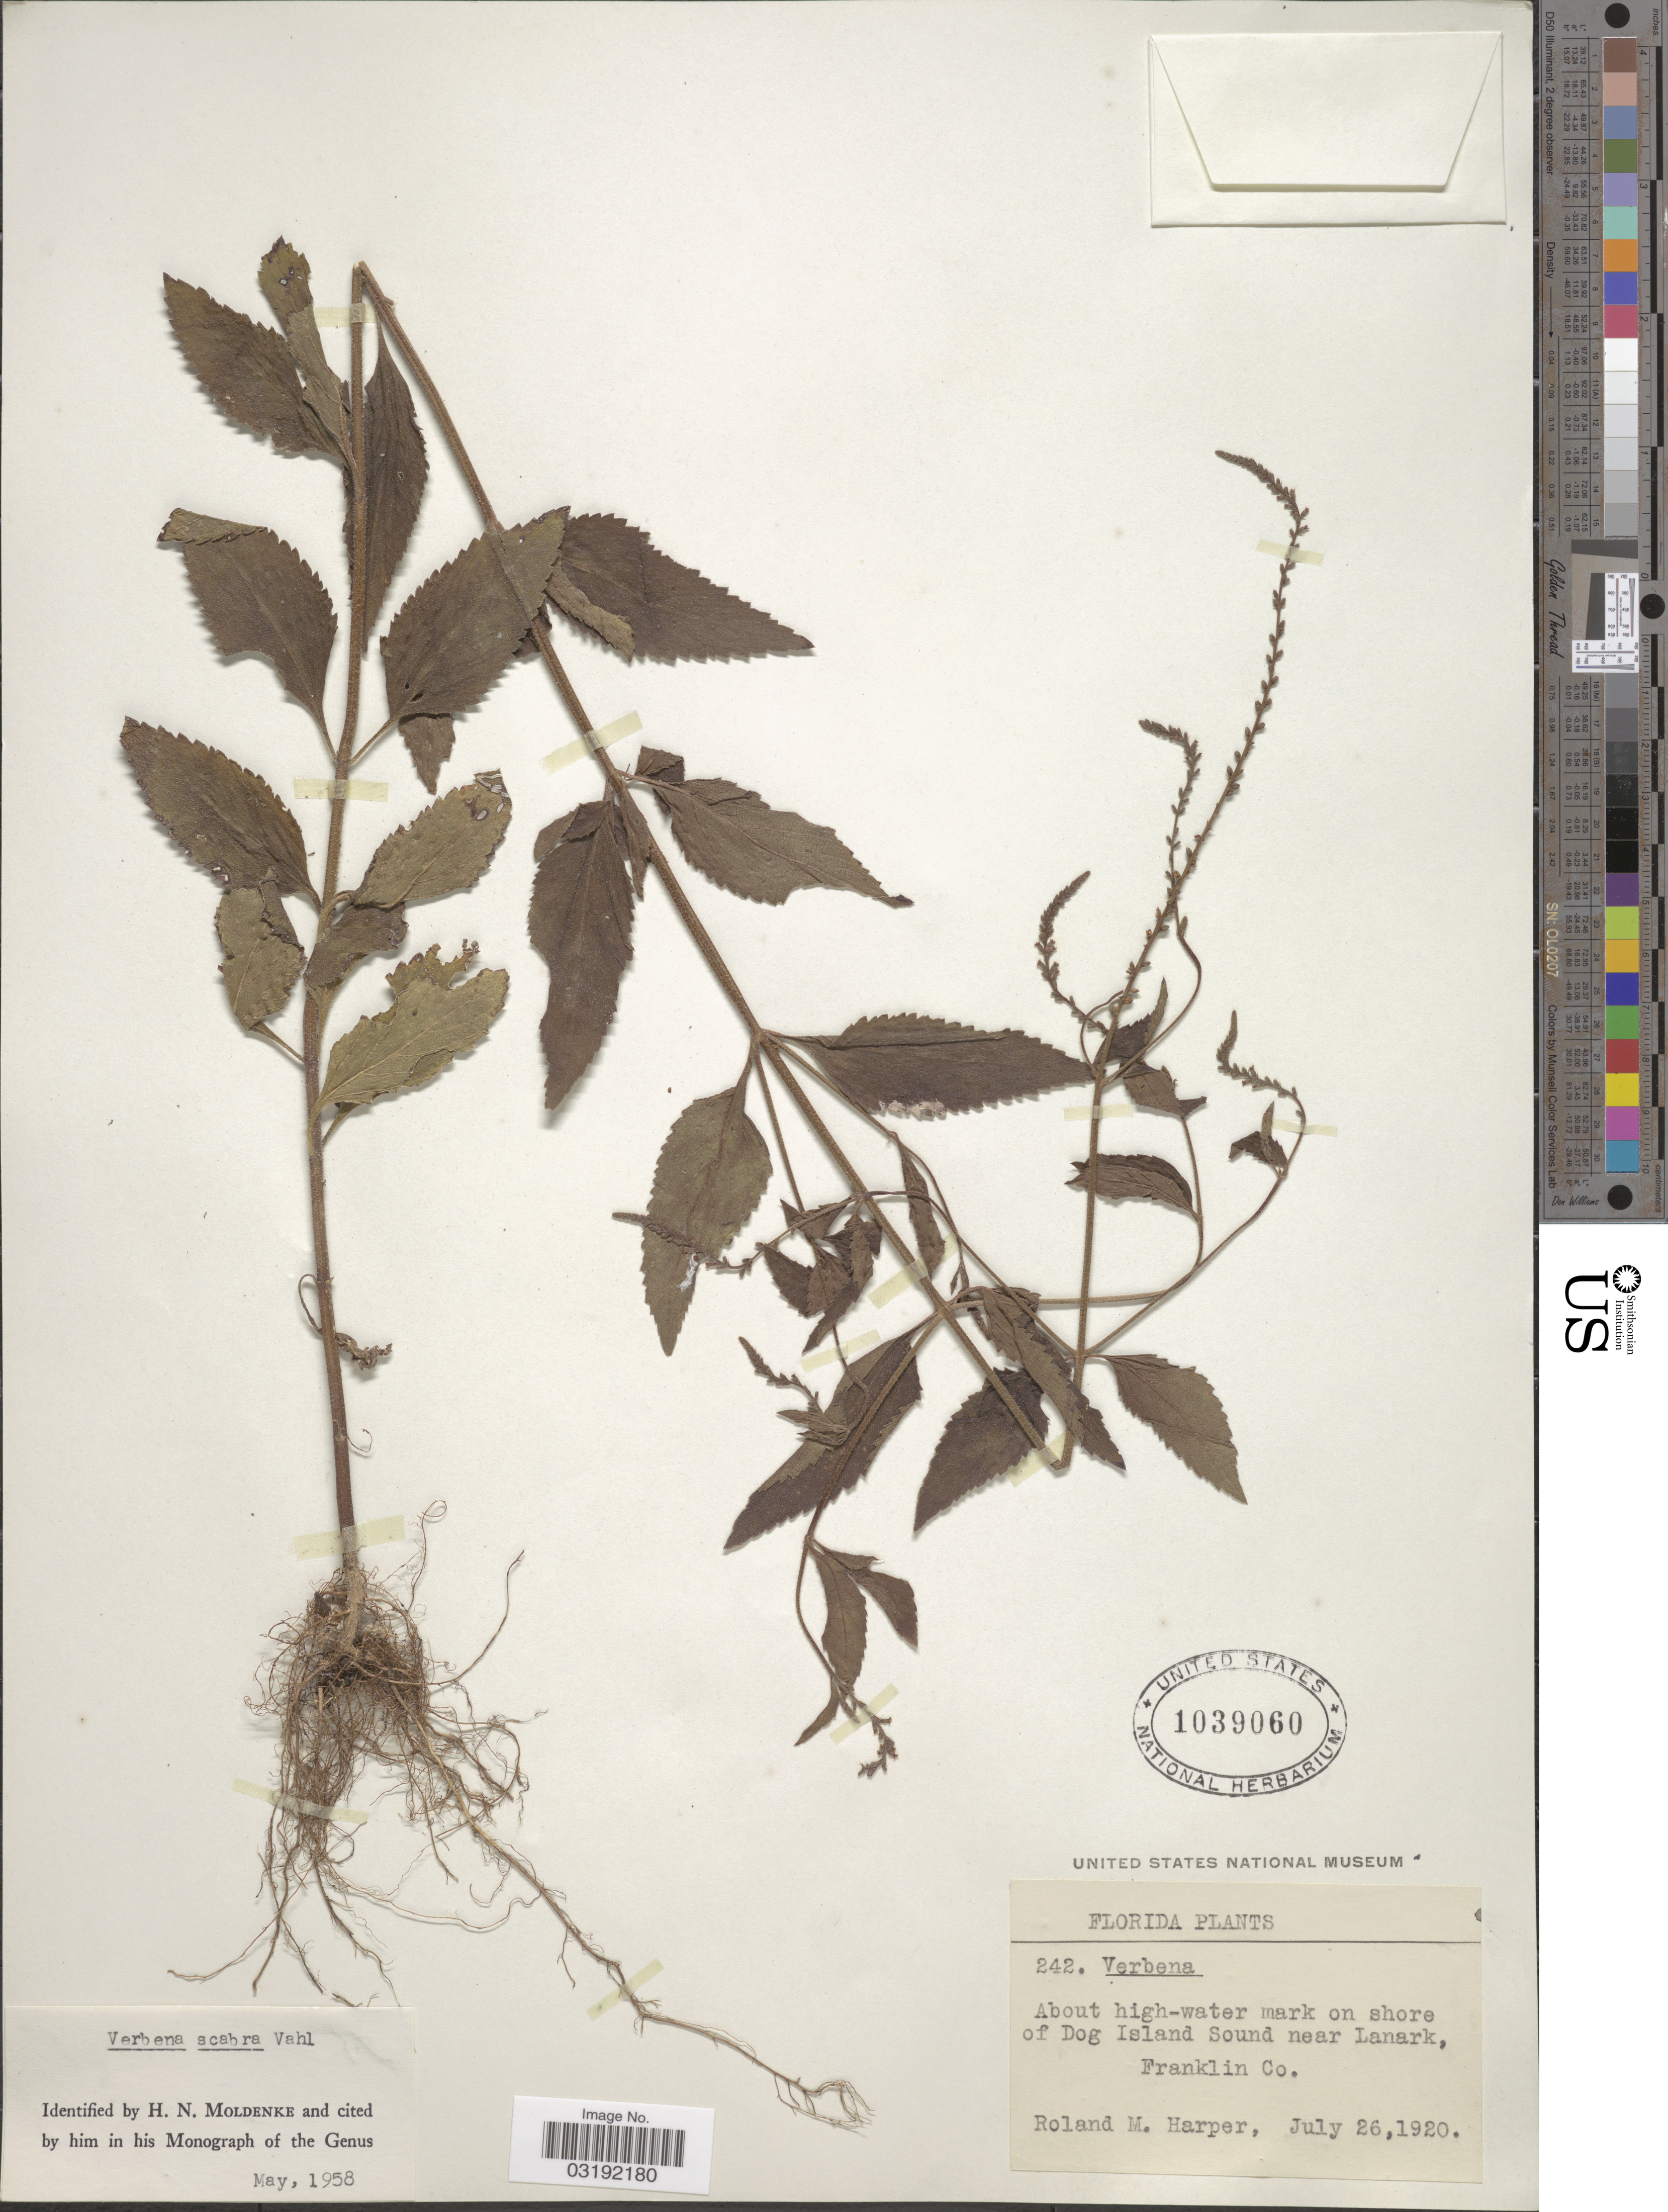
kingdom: Plantae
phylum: Tracheophyta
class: Magnoliopsida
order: Lamiales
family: Verbenaceae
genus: Verbena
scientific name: Verbena scabra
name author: Vahl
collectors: R. M. Harper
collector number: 242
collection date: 1920-07-26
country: United States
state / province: Florida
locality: About high-water mark on shore of Dog Island Sound near Lanark, Franklin Co.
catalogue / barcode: US 1039060